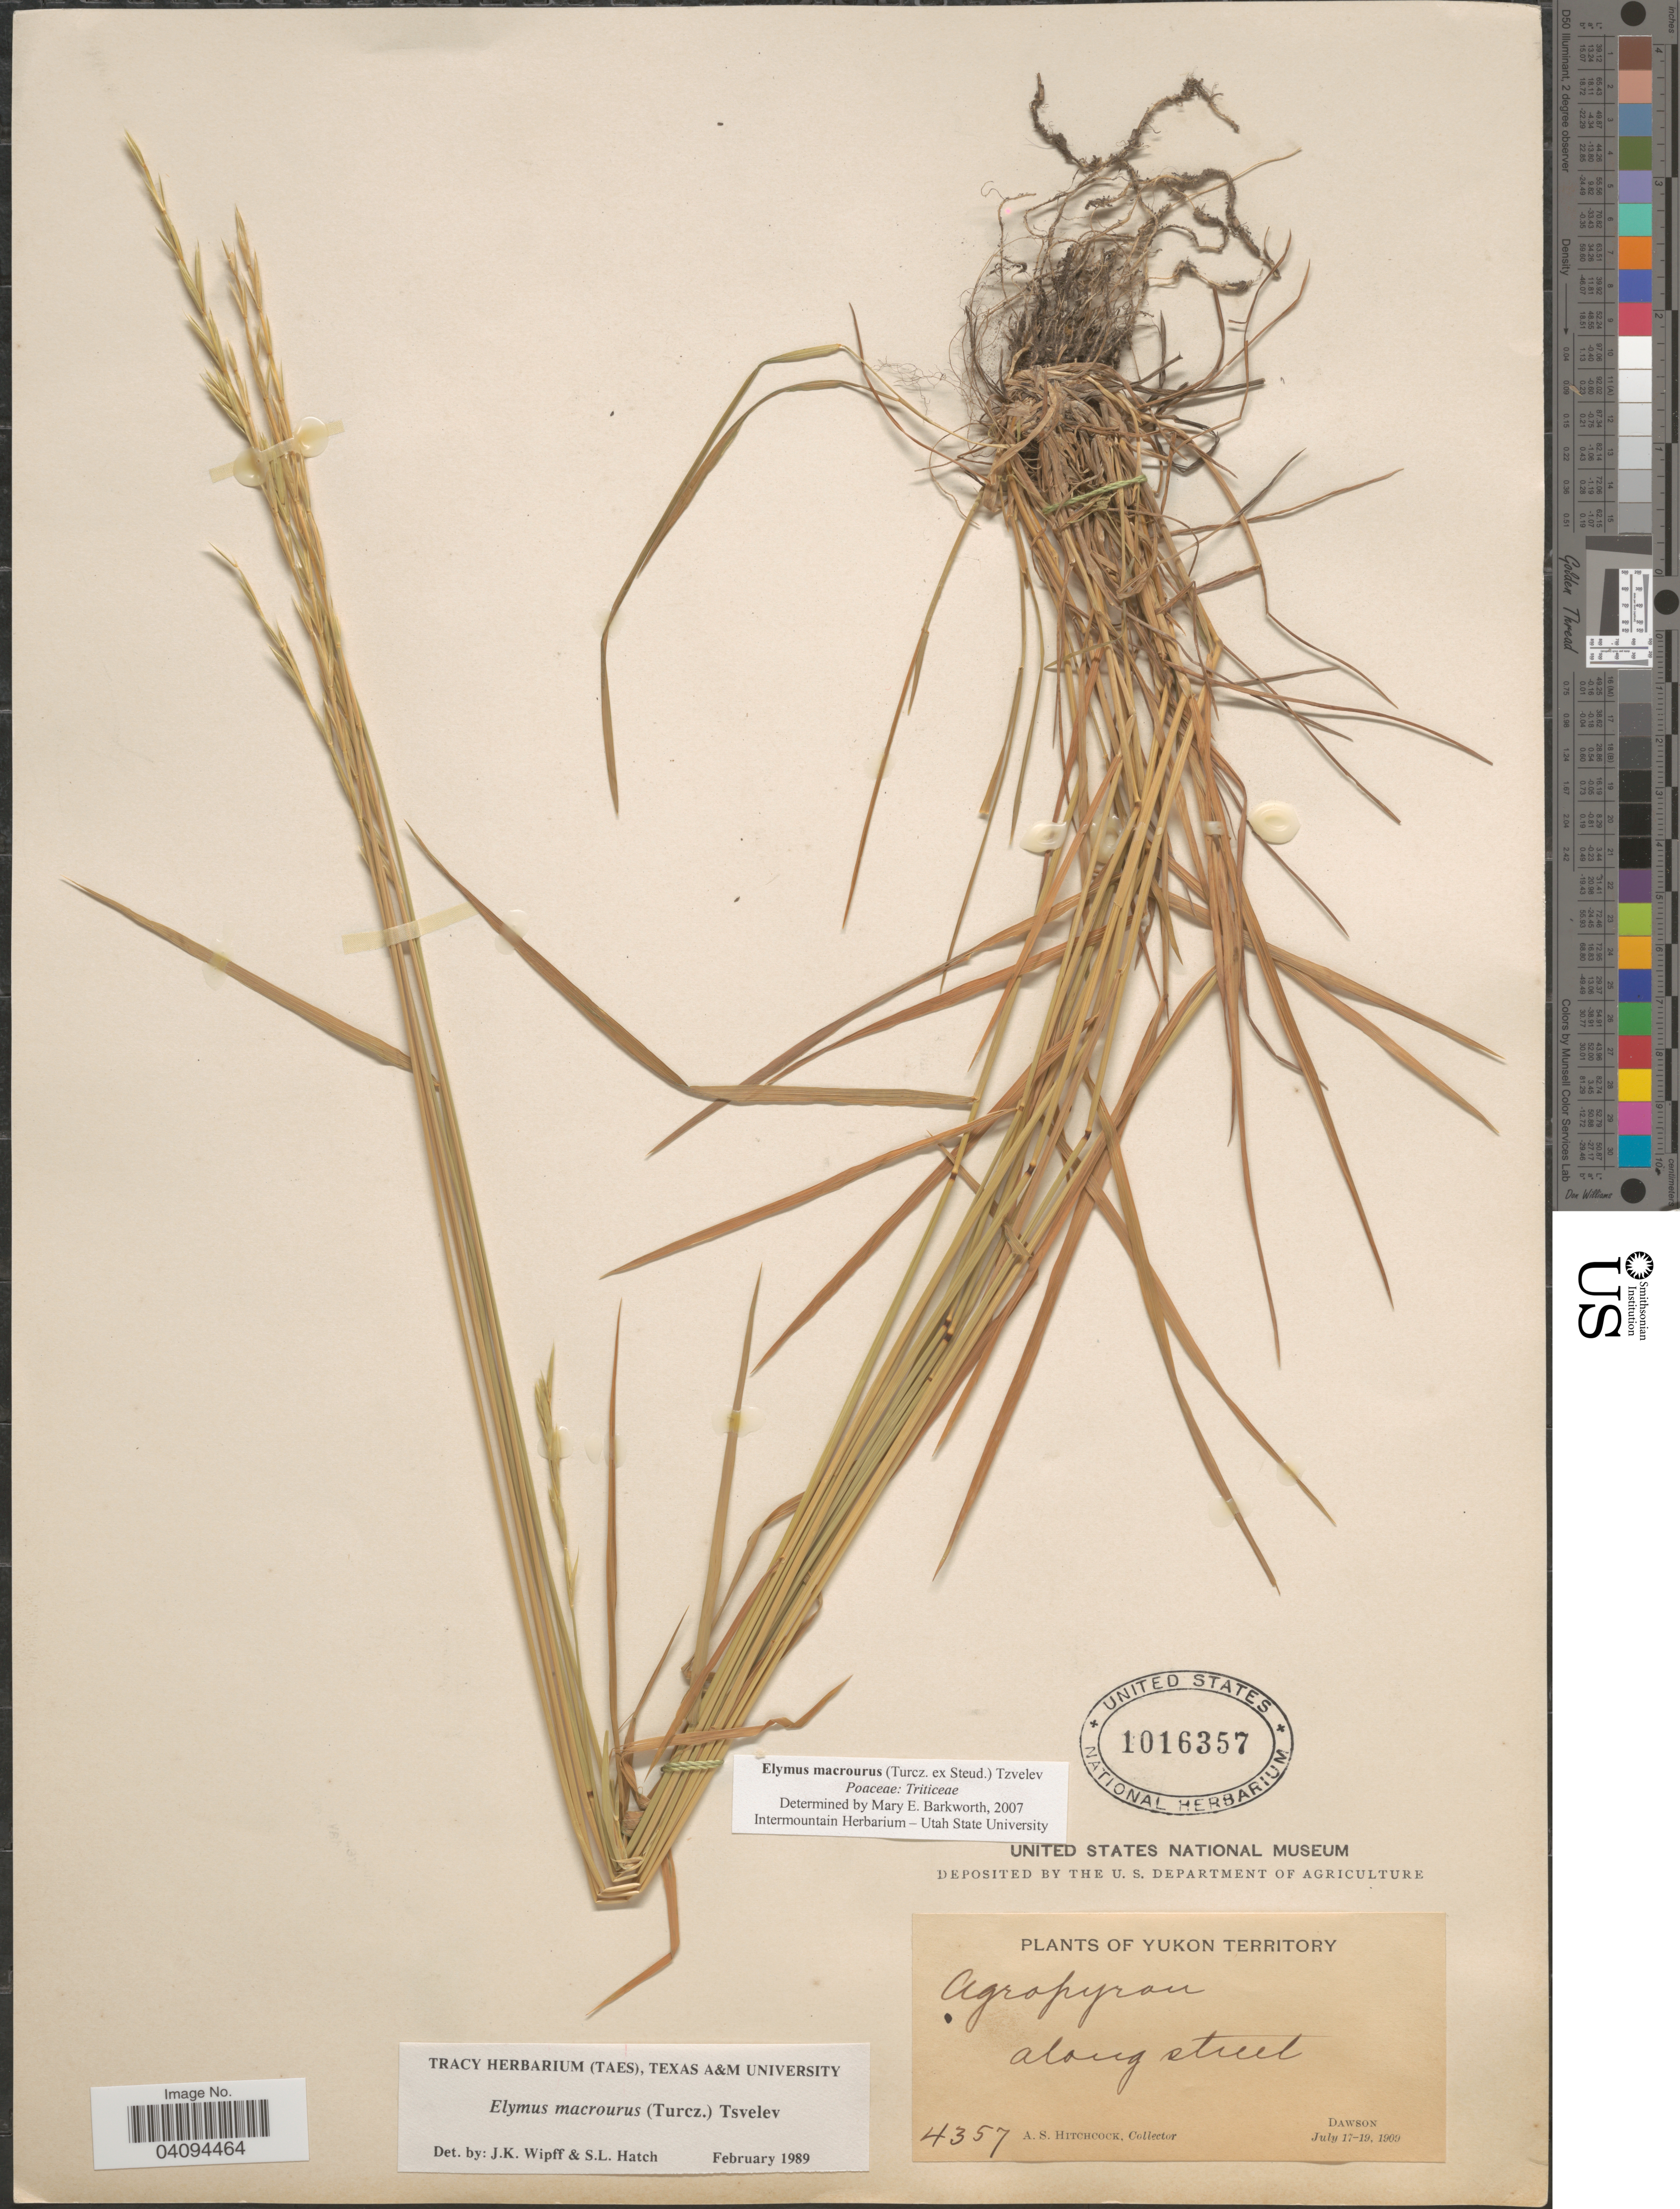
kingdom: Plantae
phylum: Tracheophyta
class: Liliopsida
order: Poales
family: Poaceae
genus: Elymus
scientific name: Elymus macrourus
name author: (Turcz. ex Steud.) Tzvelev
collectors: A. S. Hitchcock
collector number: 4357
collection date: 1909-07-17/1909-07-19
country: Canada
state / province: Yukon Territory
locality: Along street. Dawson.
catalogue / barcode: US 1016357